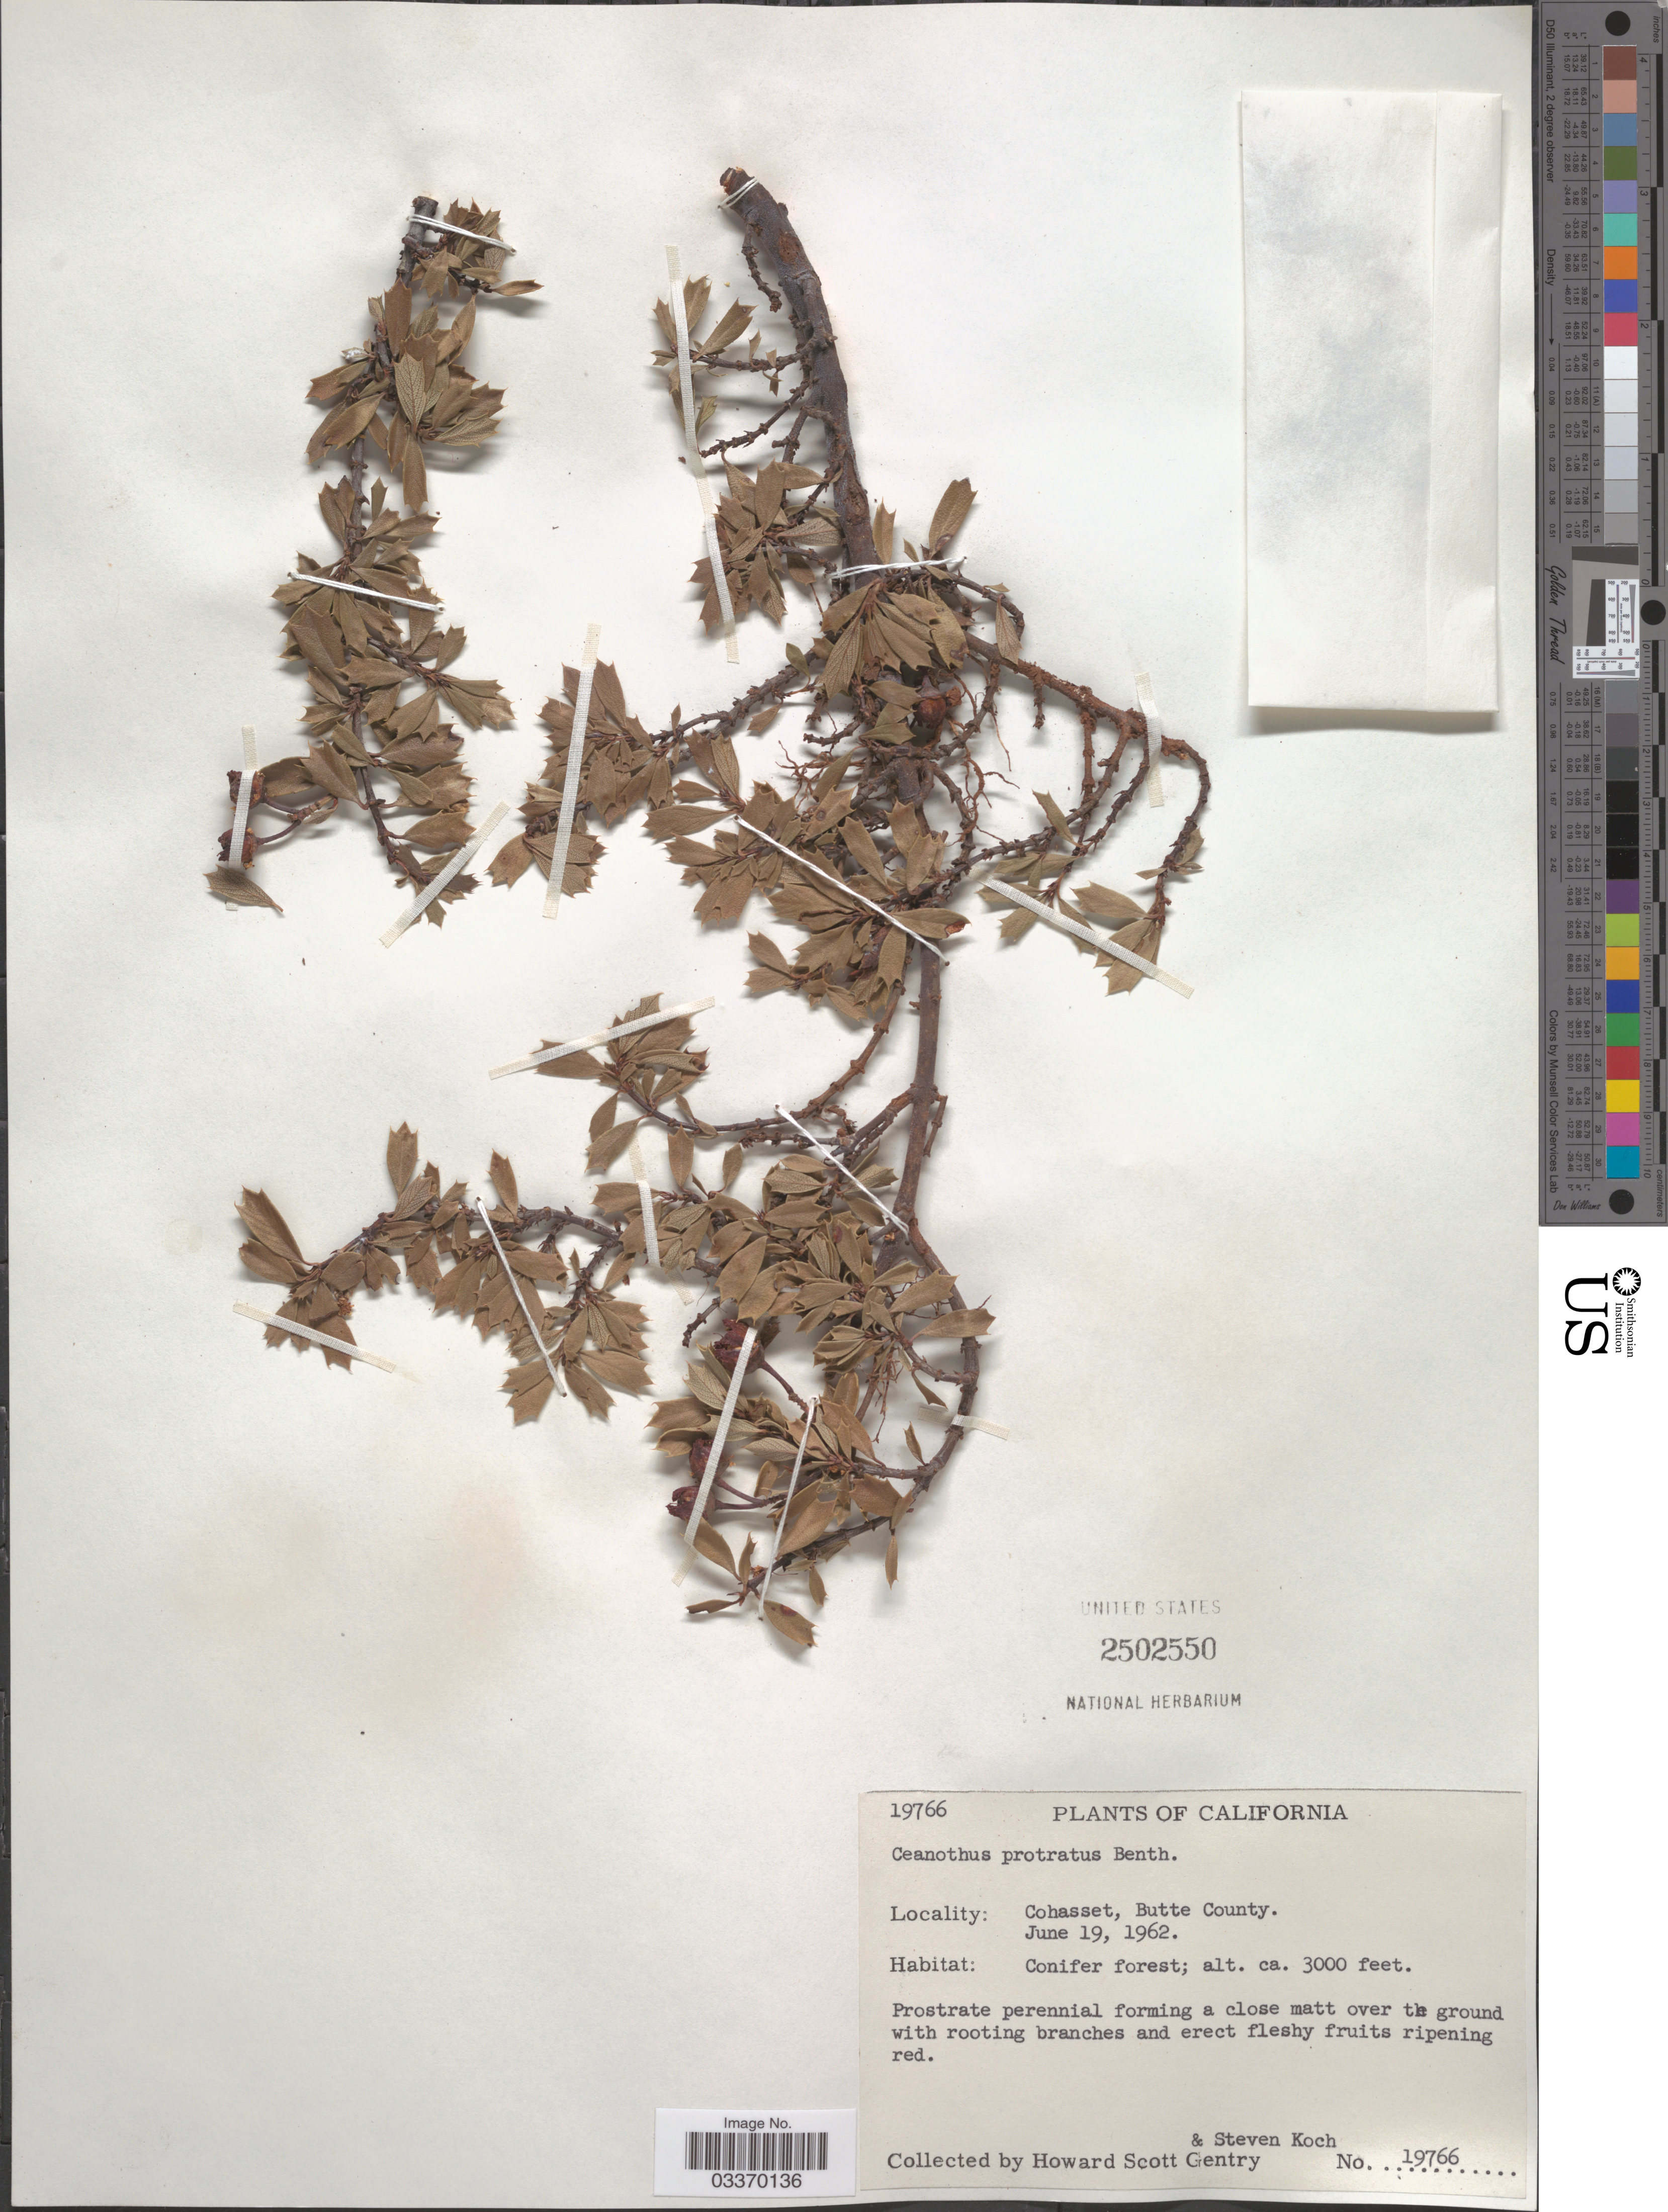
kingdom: Plantae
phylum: Tracheophyta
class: Magnoliopsida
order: Rosales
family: Rhamnaceae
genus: Ceanothus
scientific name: Ceanothus prostratus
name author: Benth.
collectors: H. S. Gentry & S. Koch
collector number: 19766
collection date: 1962-06-19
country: United States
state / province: California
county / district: Butte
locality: Cohasset, Butte County.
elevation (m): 914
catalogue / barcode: US 2502550